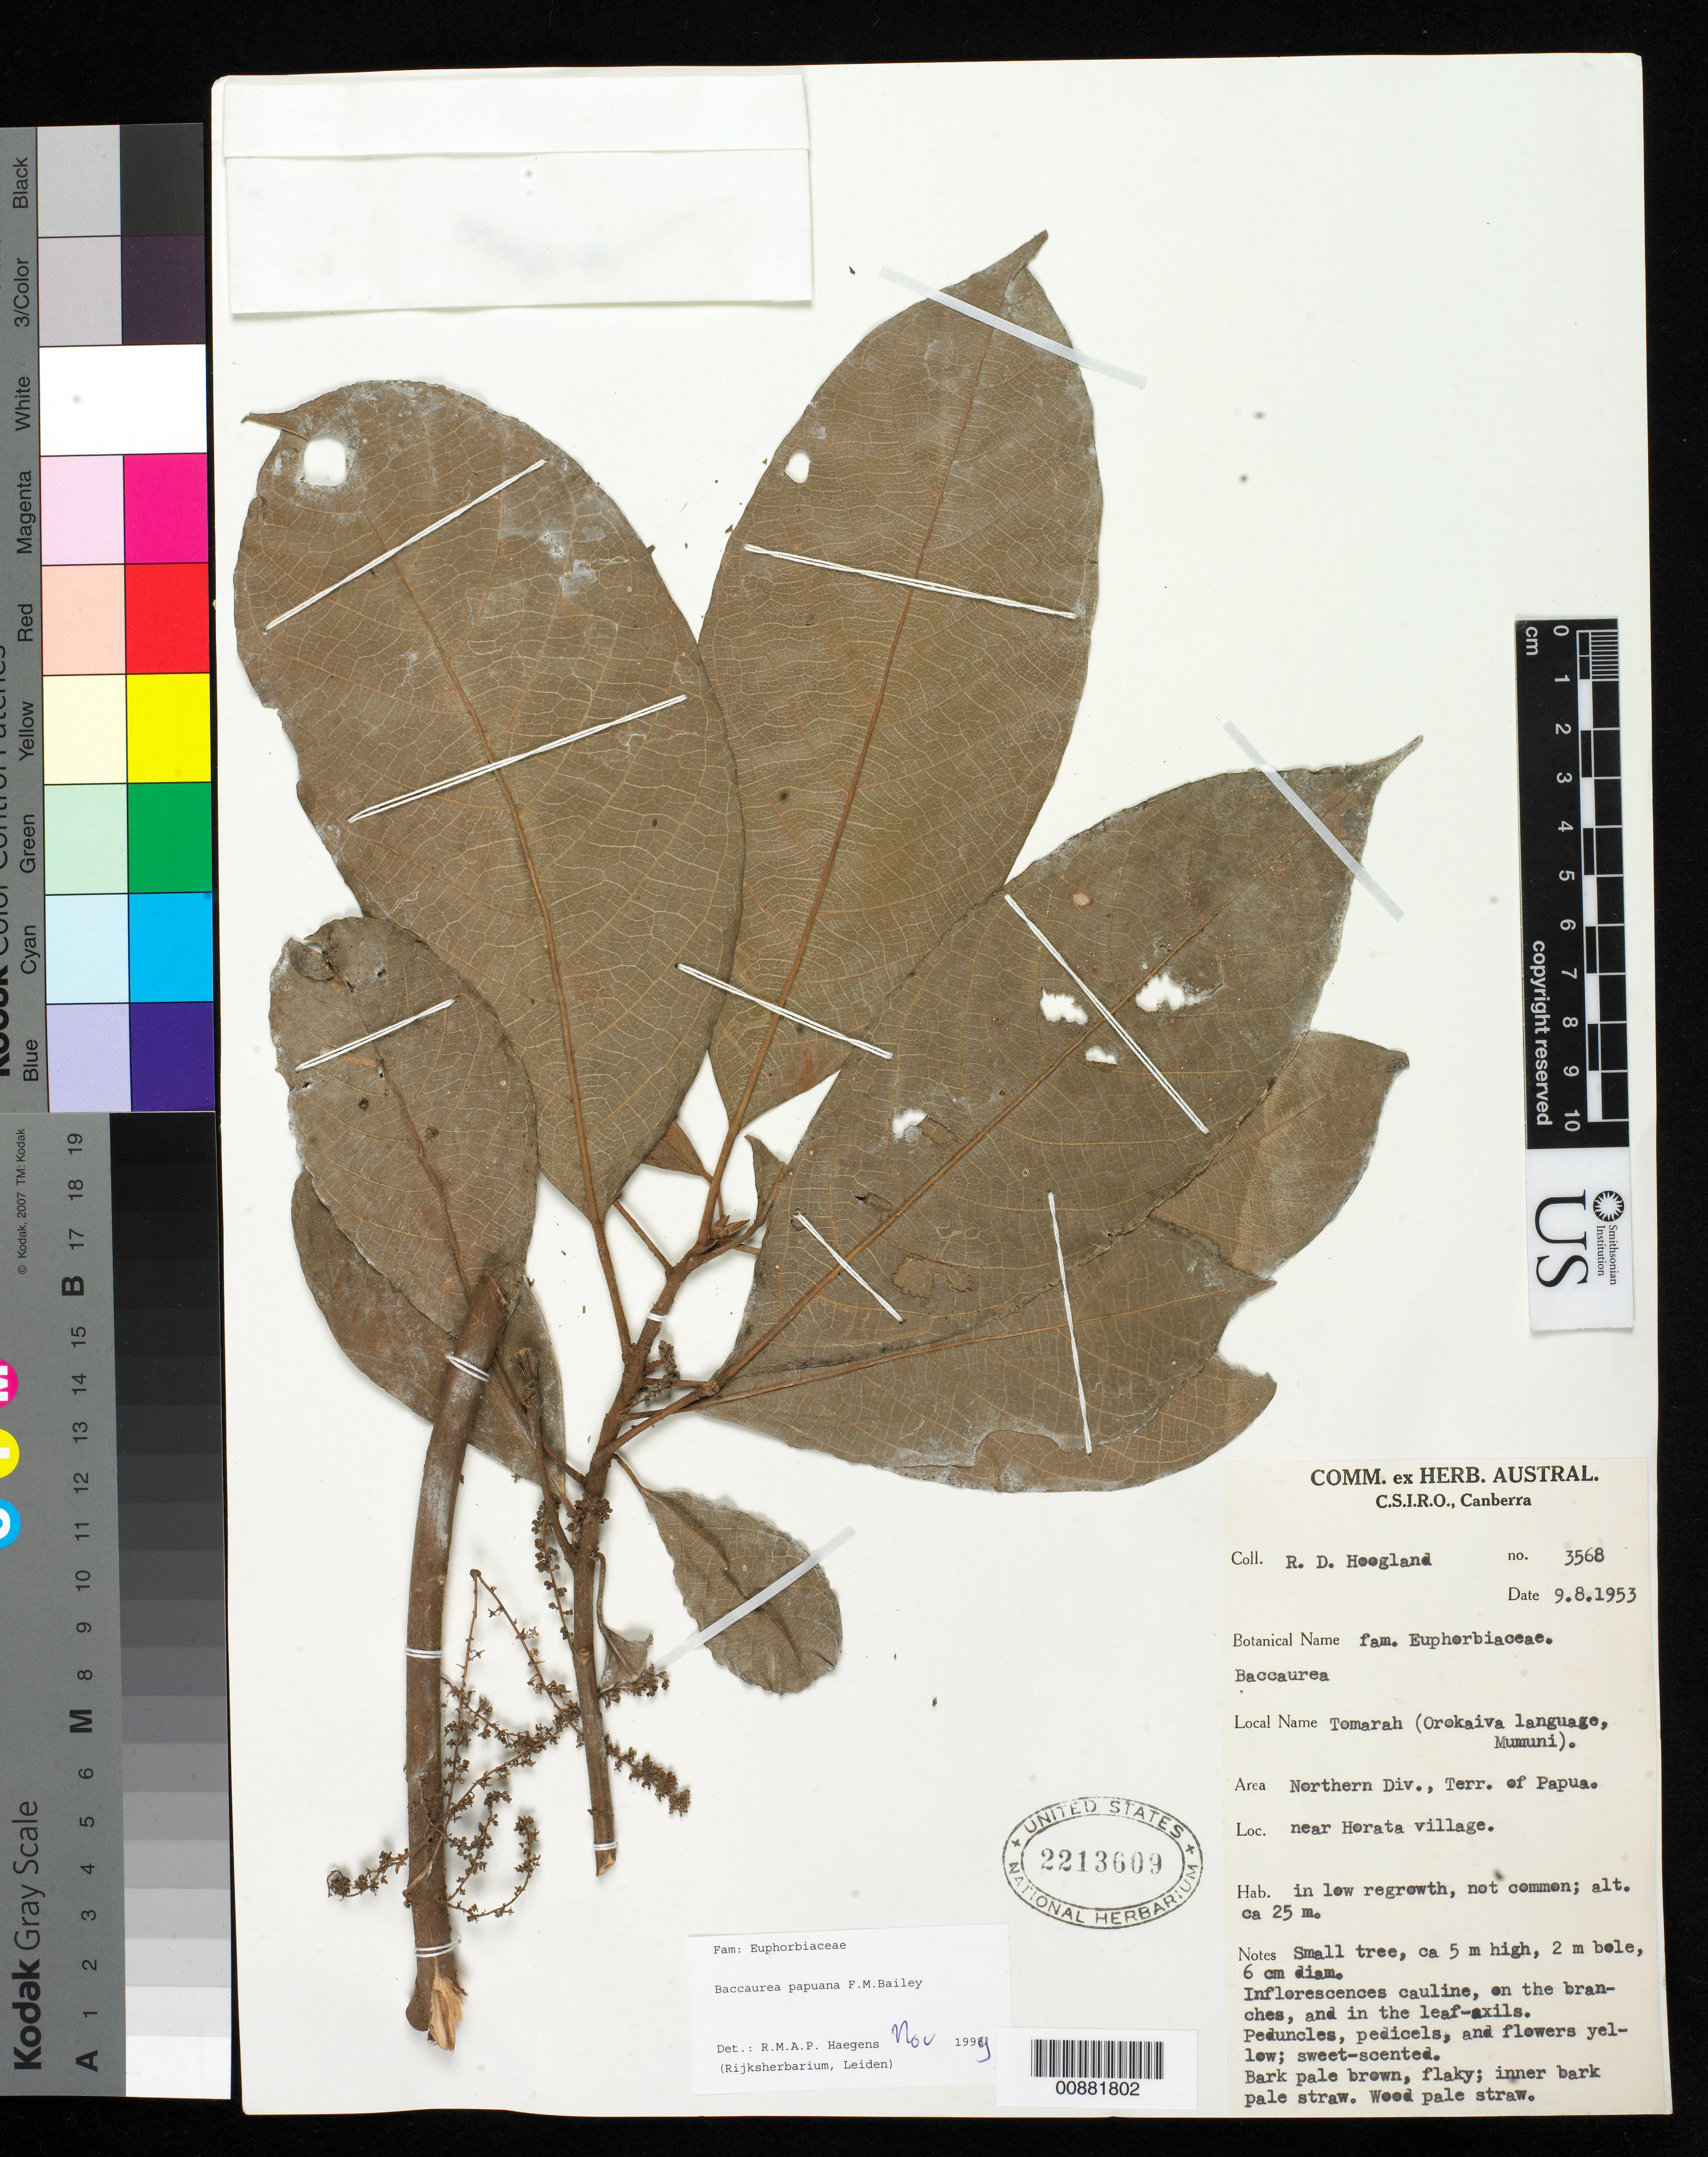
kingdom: Plantae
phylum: Tracheophyta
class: Magnoliopsida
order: Malpighiales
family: Phyllanthaceae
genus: Baccaurea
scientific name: Baccaurea papuana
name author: F.M. Bailey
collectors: R. D. Hoogland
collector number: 3568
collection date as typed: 08 Sep 1953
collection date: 1953-09-08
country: Papua New Guinea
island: New Guinea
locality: near Horta village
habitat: in low regrowth, not common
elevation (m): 25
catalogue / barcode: US 2213609